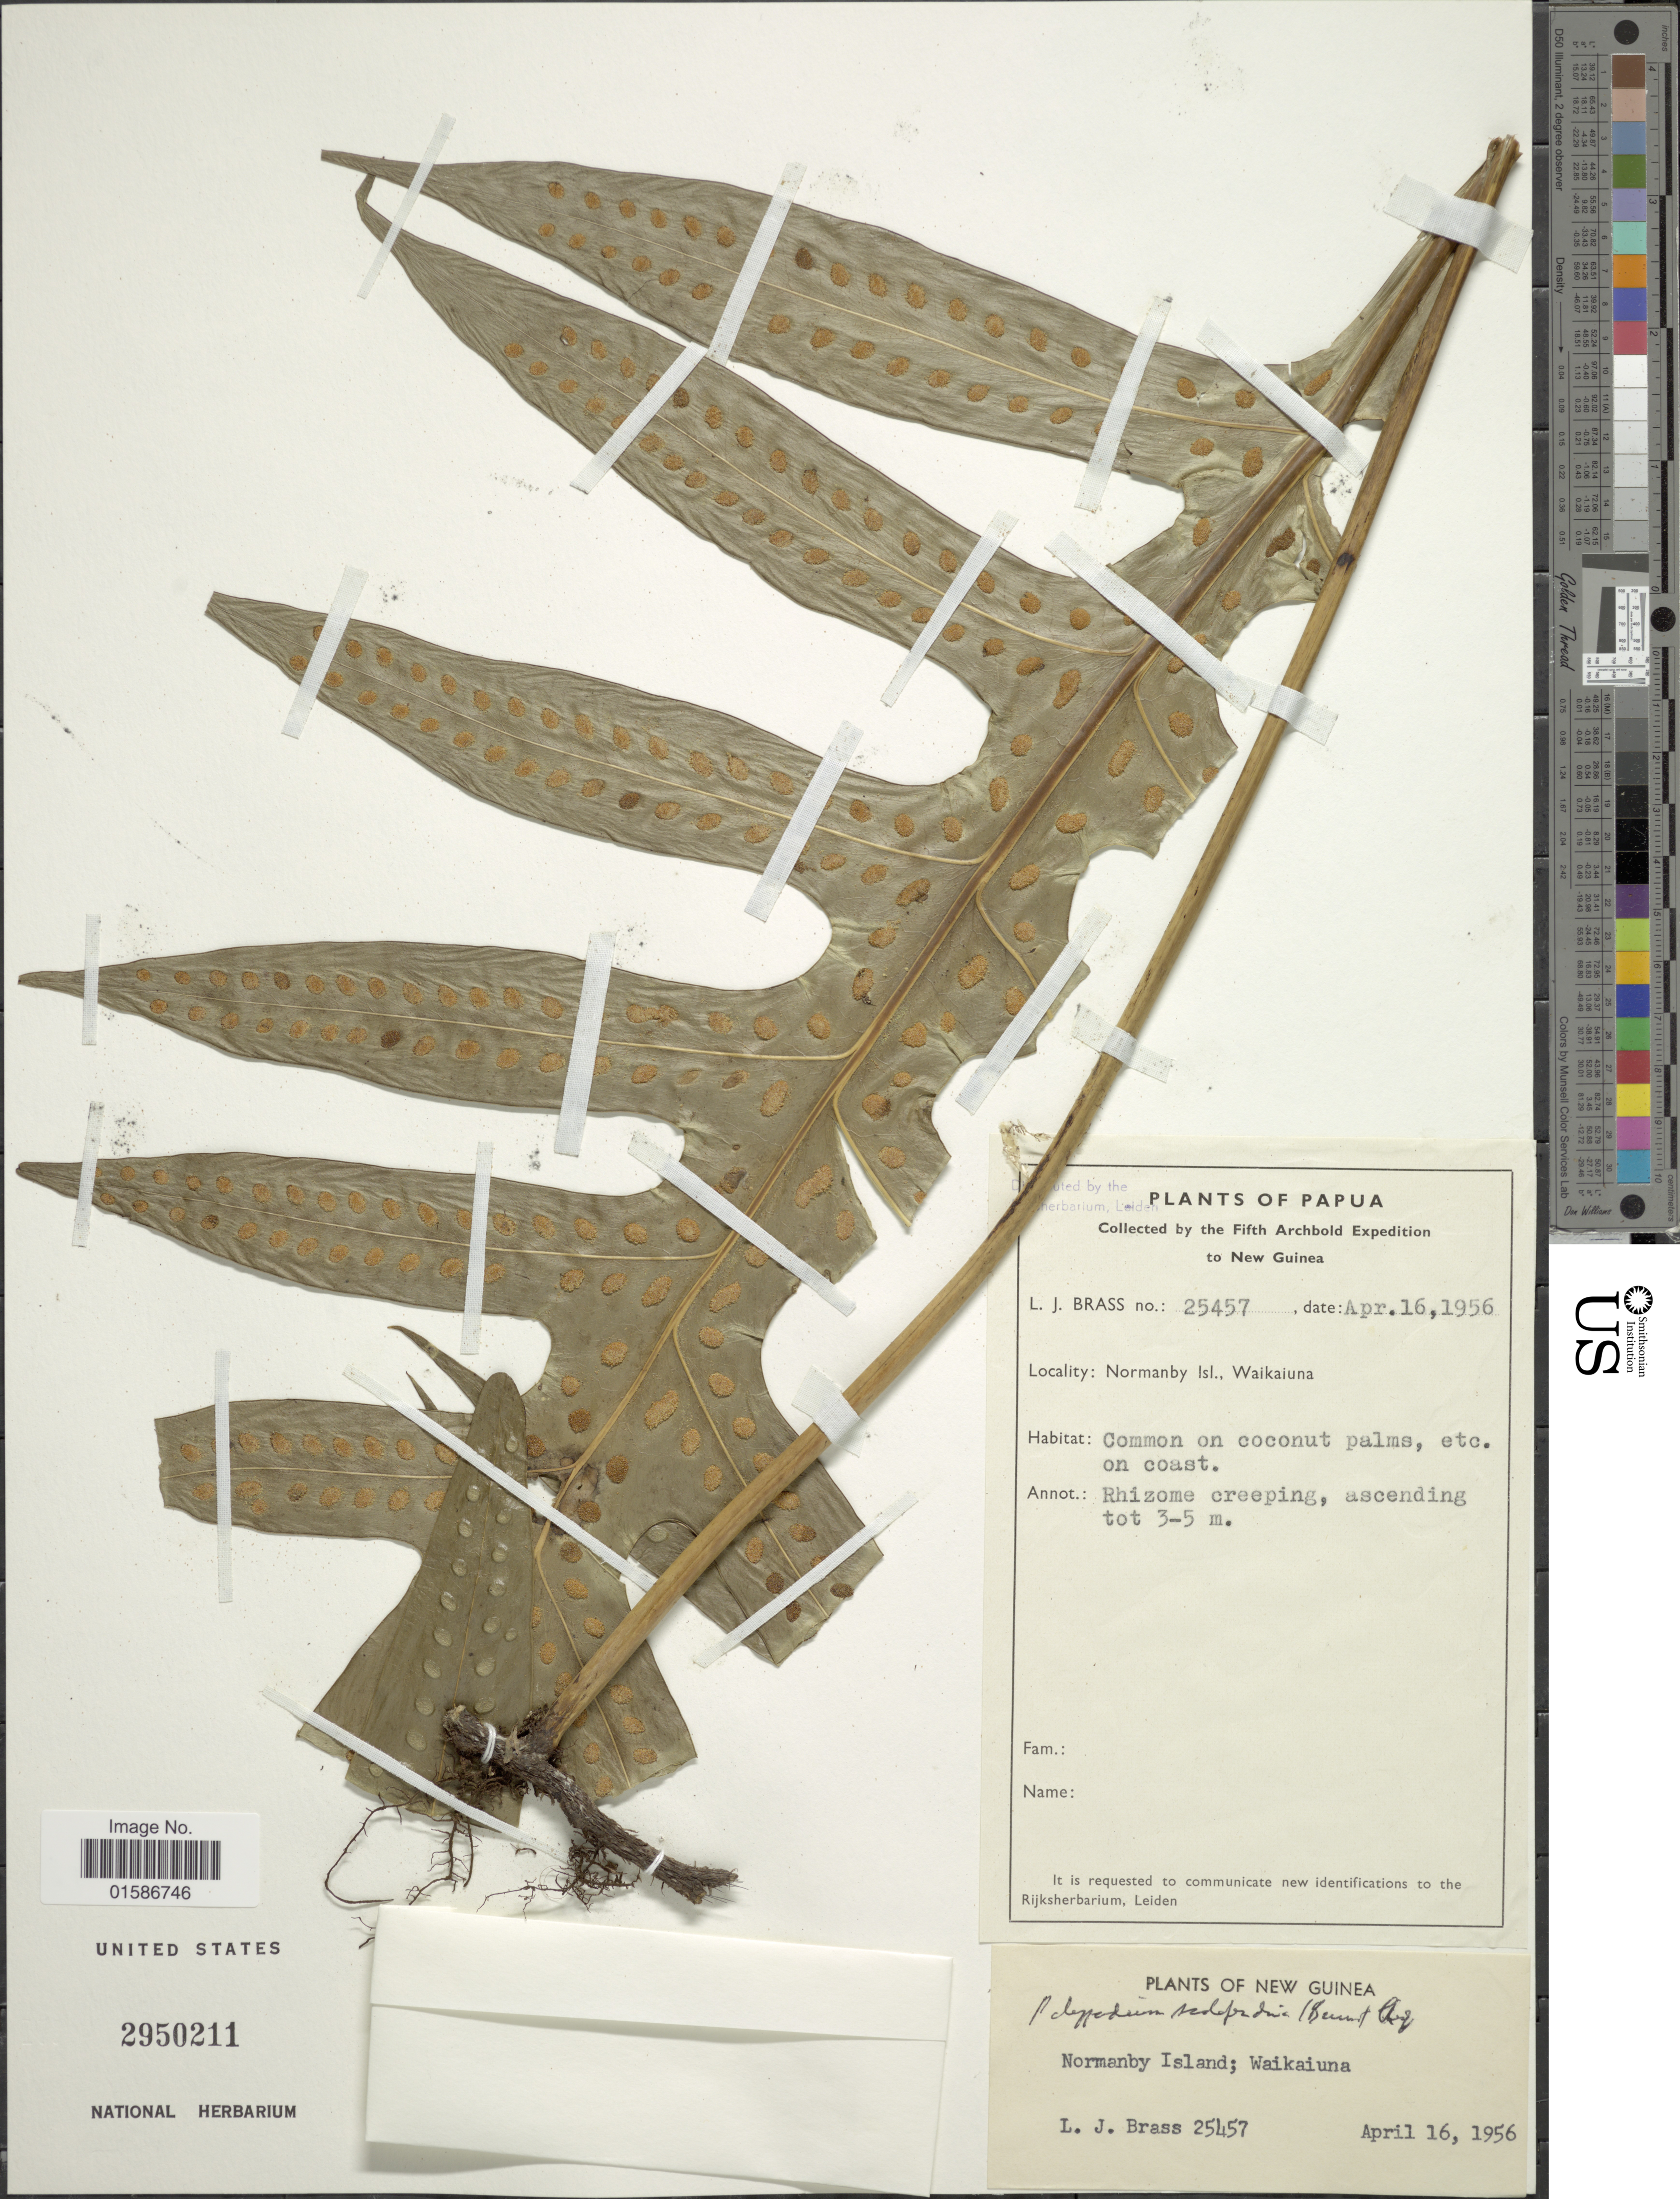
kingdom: Plantae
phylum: Tracheophyta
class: Polypodiopsida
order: Polypodiales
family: Polypodiaceae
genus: Microsorum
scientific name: Microsorum scolopendria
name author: (Burm. f.) Copel.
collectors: L. J. Brass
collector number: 25457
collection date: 1956-04-16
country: Papua New Guinea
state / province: Milne Bay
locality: Normanby Isl., Waikaiuna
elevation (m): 3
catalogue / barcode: US 2950211